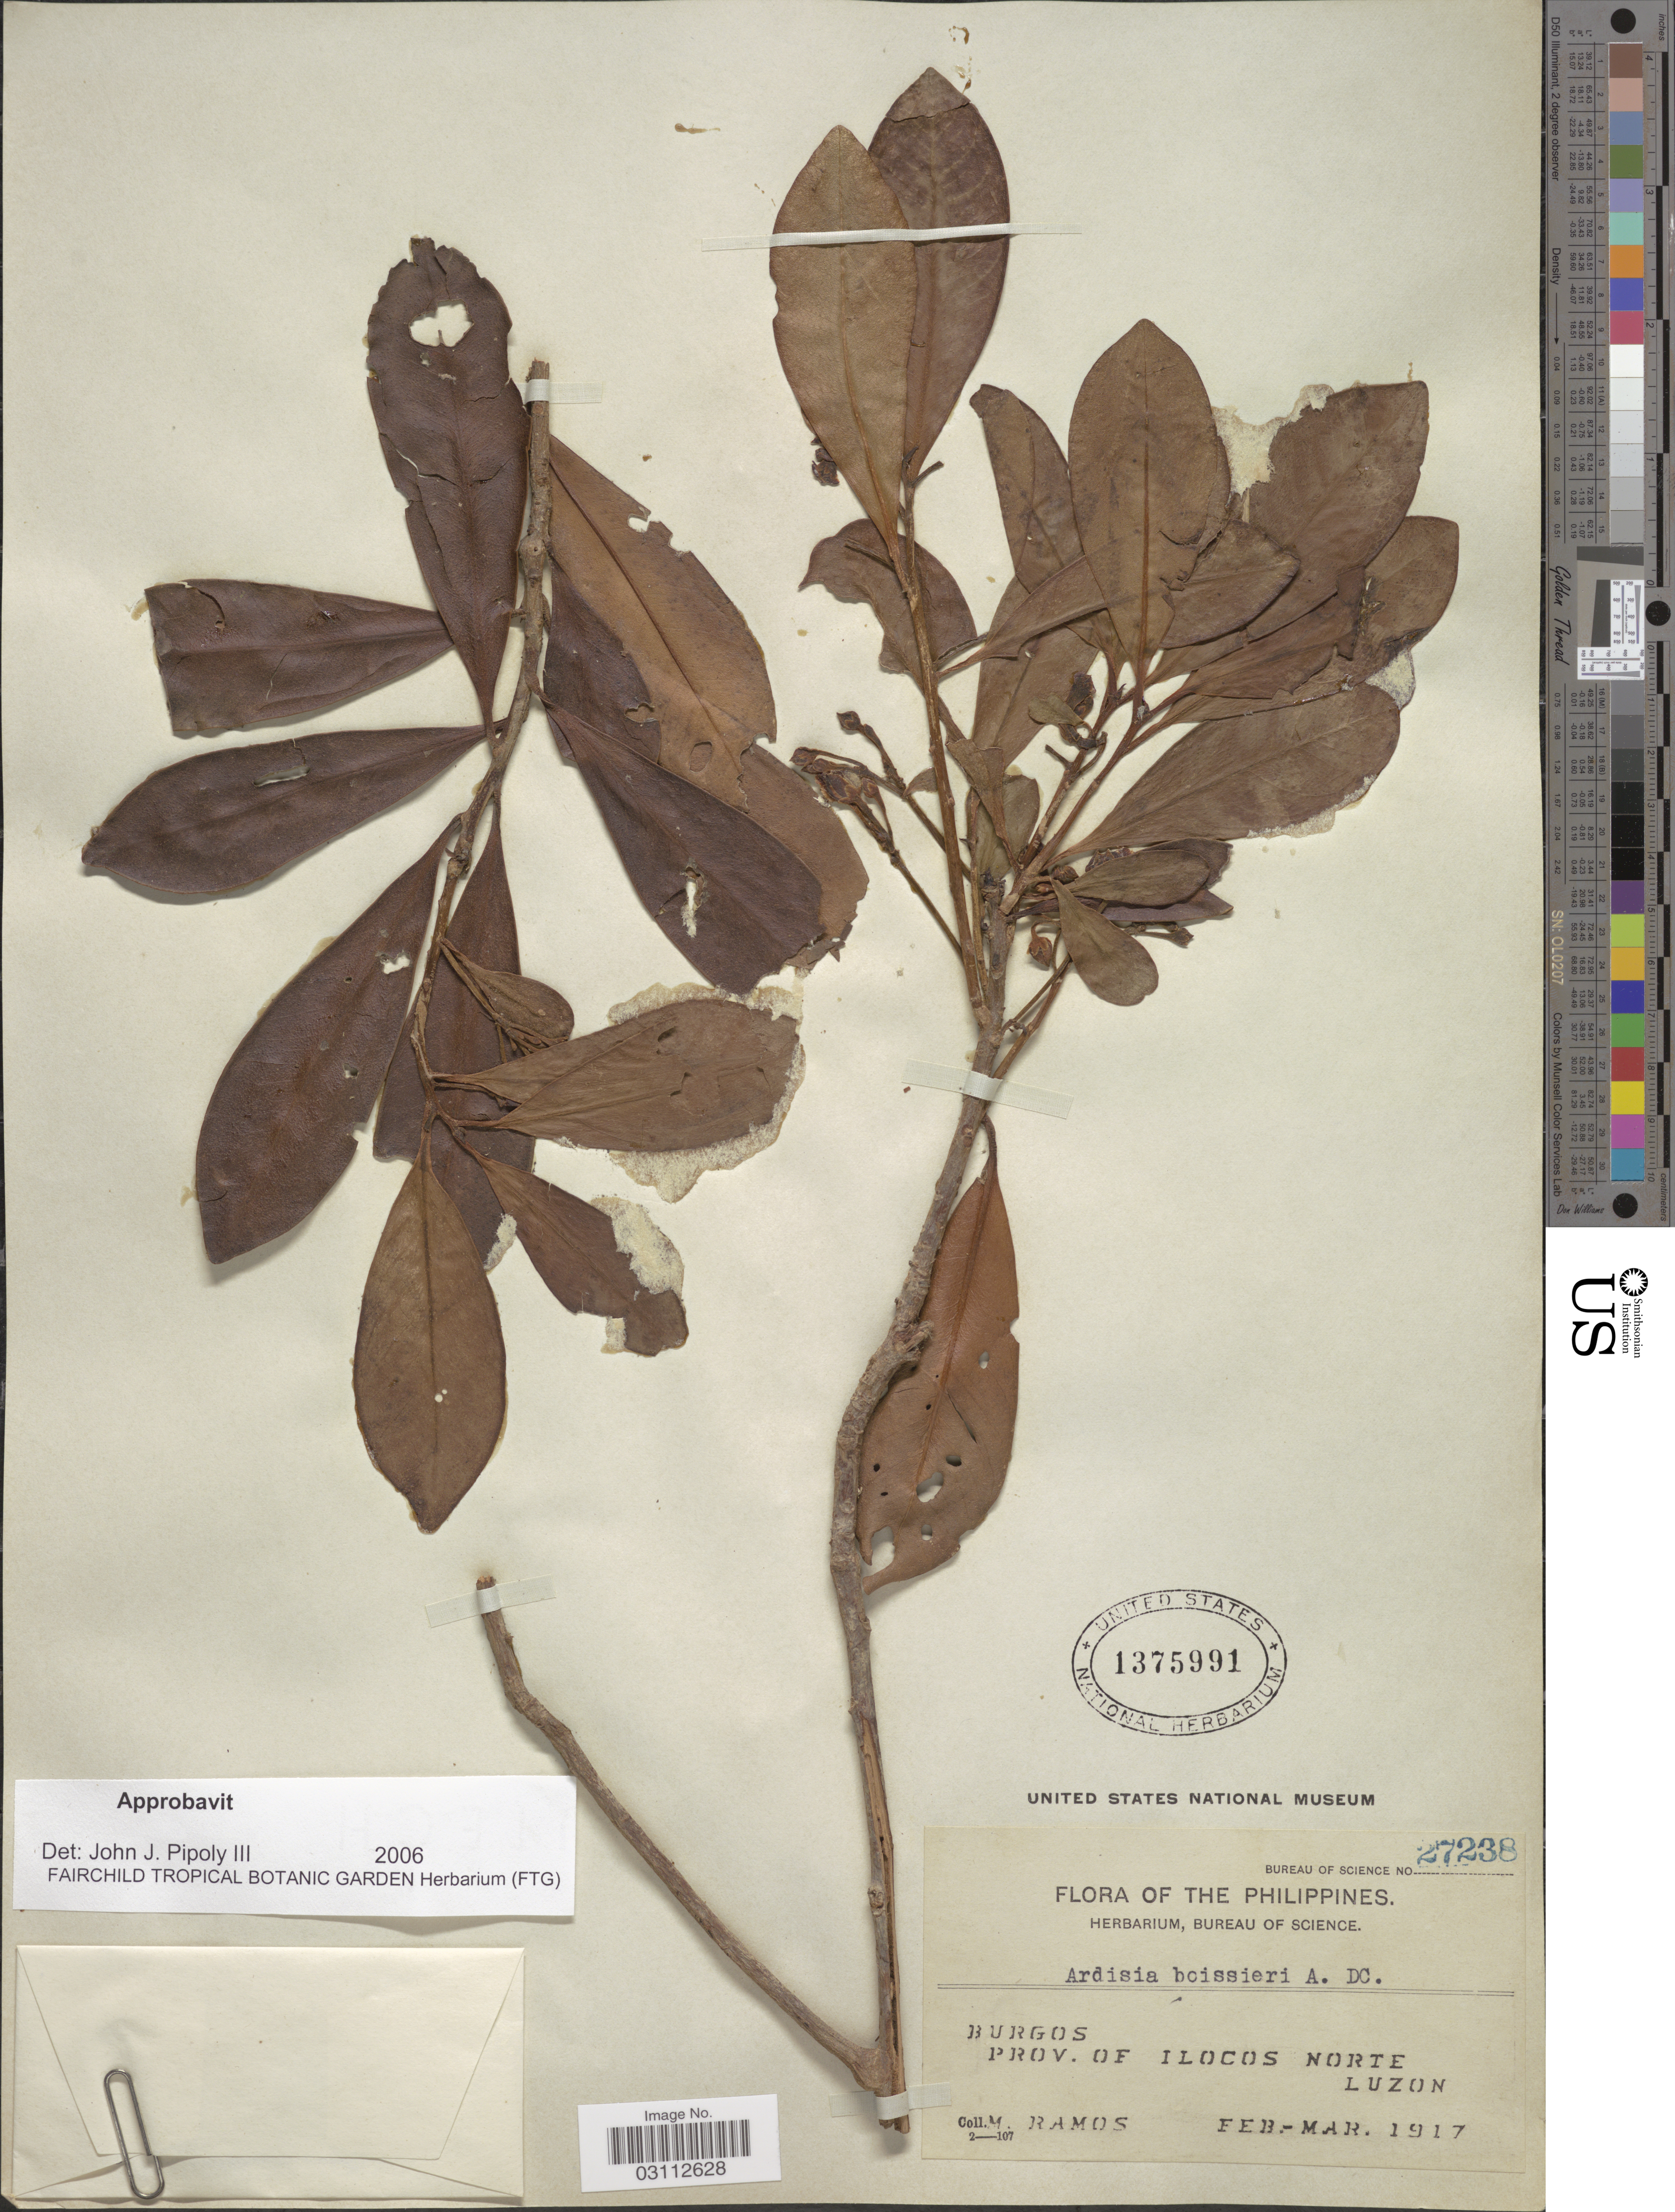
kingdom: Plantae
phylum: Tracheophyta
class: Magnoliopsida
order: Ericales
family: Primulaceae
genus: Ardisia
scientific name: Ardisia boissieri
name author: A. DC.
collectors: M. Ramos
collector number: Bureau of science 27238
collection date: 1917-02/1917-03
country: Philippines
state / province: Ilocos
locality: Burgos, Prov. of Ilocos Norte, Luzon.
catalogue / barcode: US 1375991